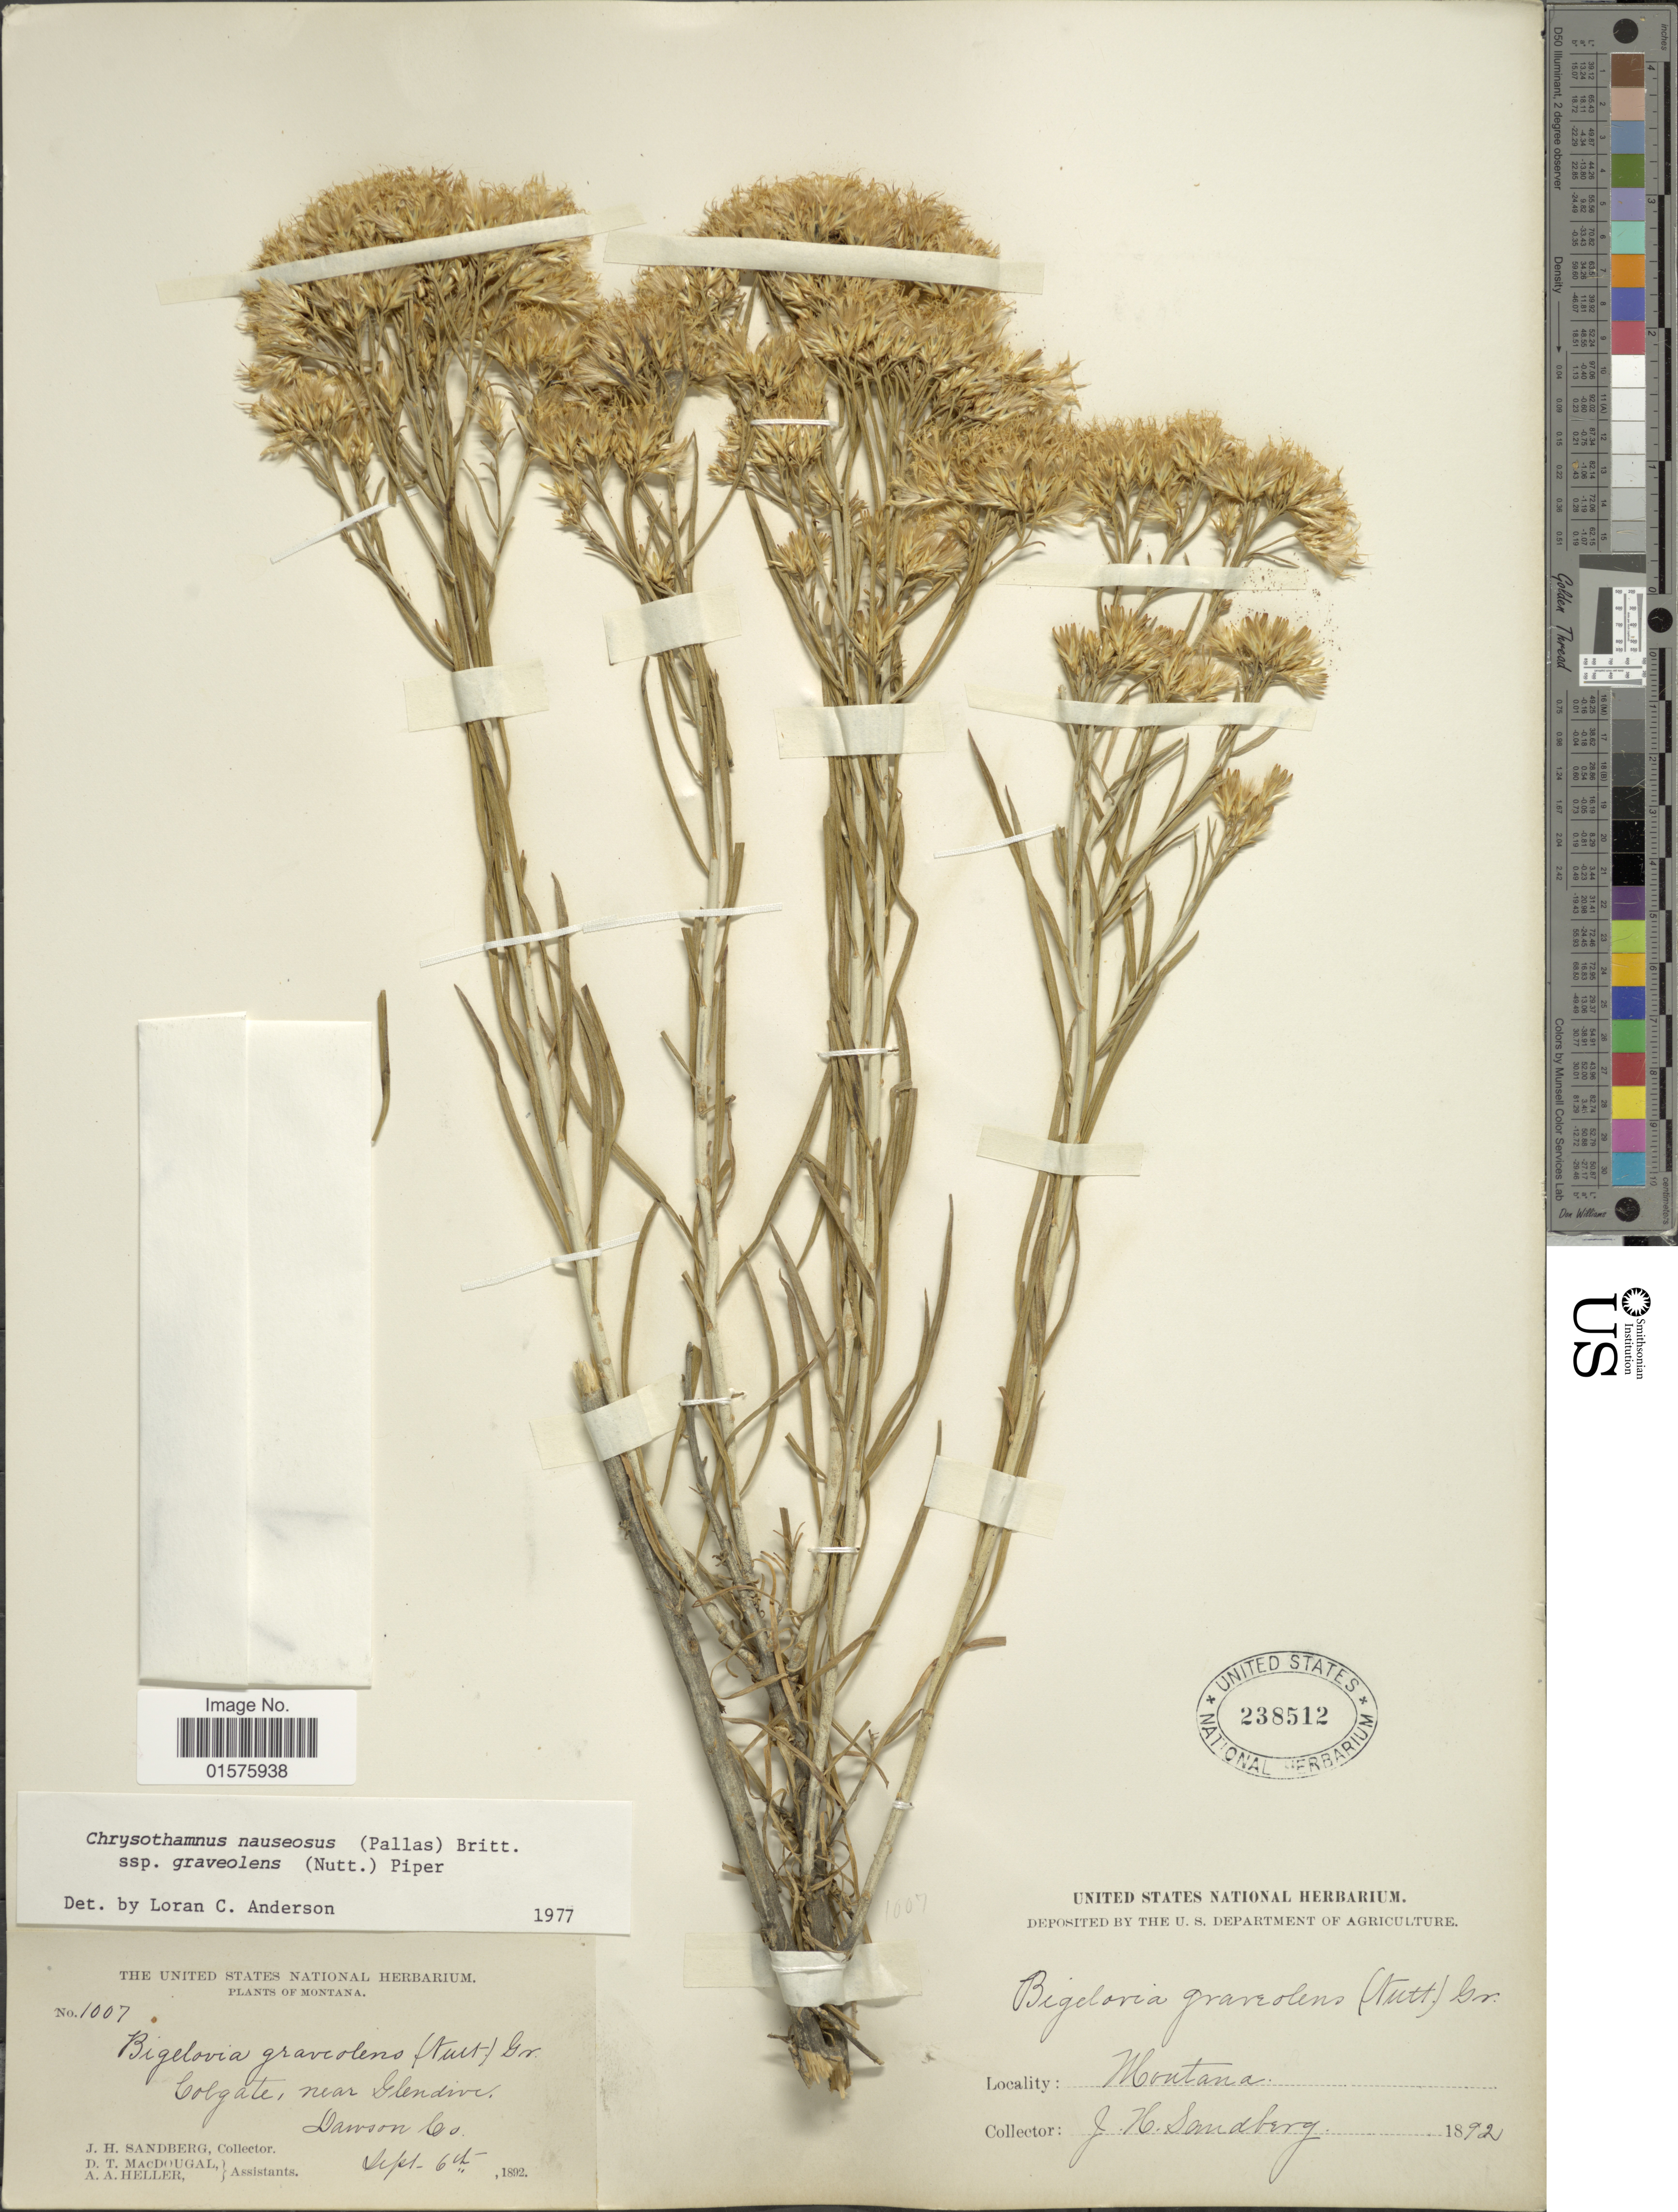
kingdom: Plantae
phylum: Tracheophyta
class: Magnoliopsida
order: Asterales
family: Asteraceae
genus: Ericameria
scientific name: Ericameria nauseosa var. graveolens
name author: (Nutt.) Reveal & Schuyler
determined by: Urbatsch, Lowell E., Curator (LSU), Louisiana State University (UNITED STATES)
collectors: J. H. Sandberg, D. T. MacDougal & A. A. Heller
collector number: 1007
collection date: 1892-09-06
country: United States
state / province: Montana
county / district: Dawson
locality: Colgate, near Glendive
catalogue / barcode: US 238512